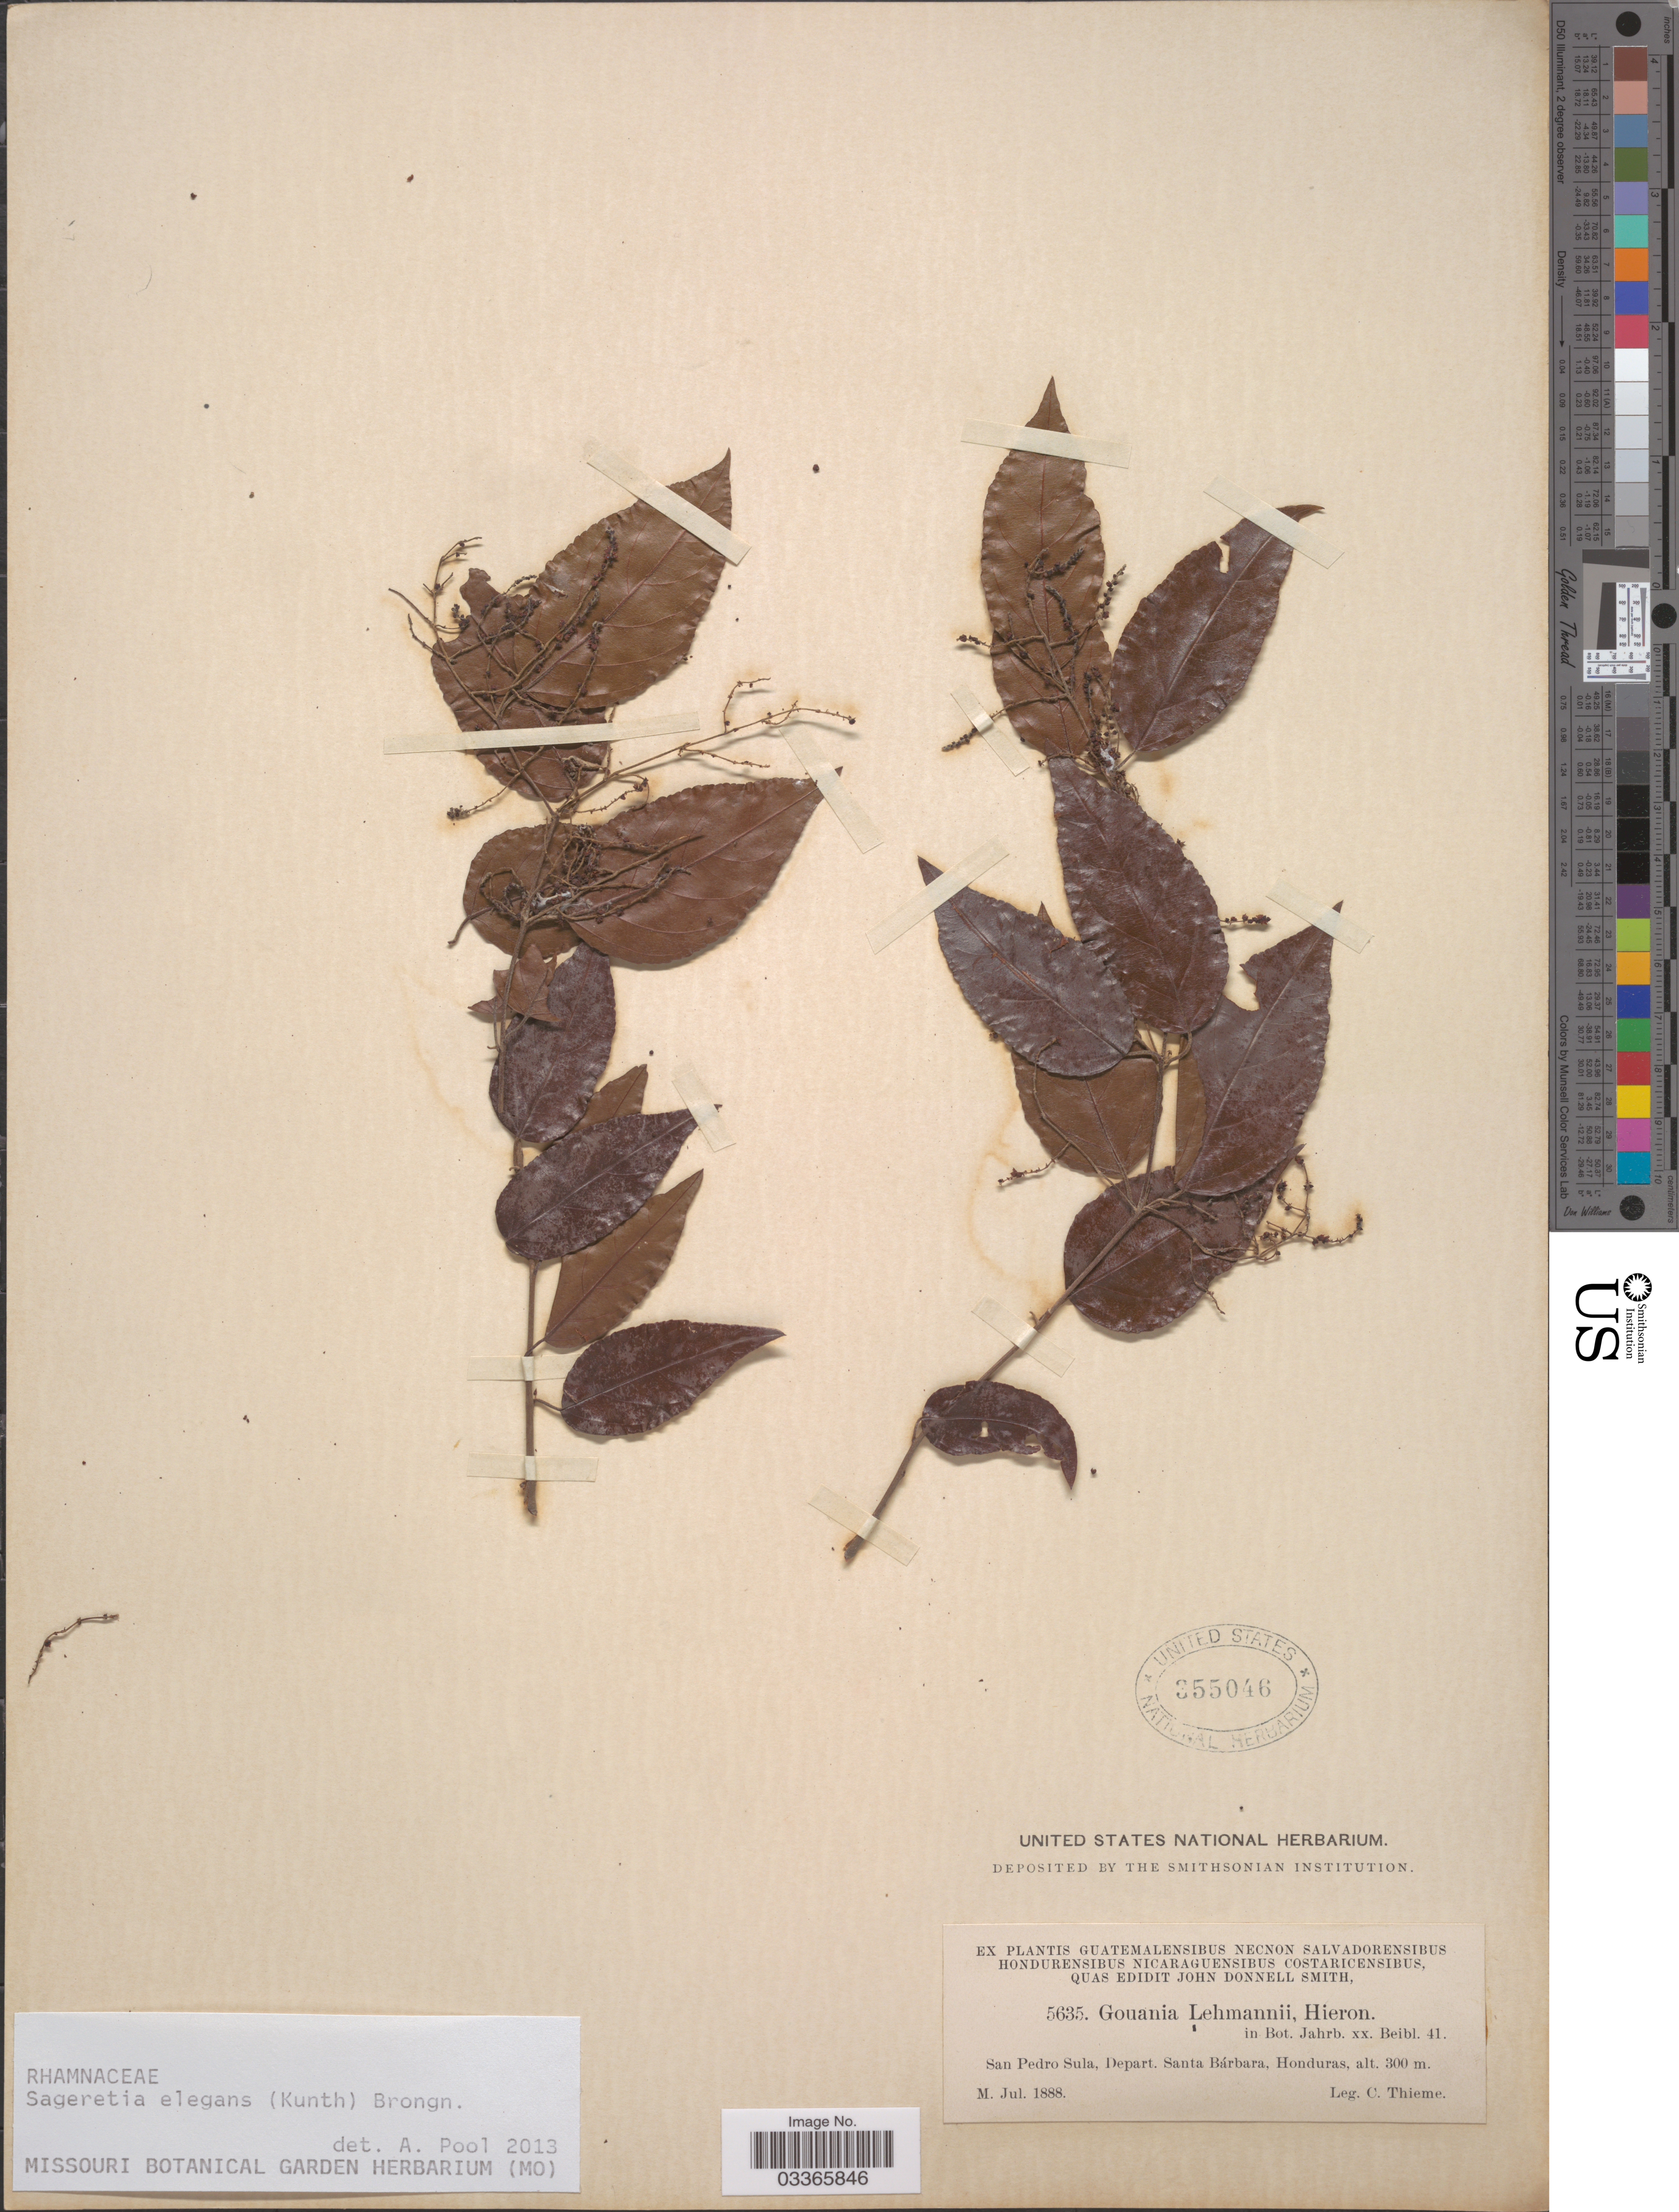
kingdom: Plantae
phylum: Tracheophyta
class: Magnoliopsida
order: Rosales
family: Rhamnaceae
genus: Sageretia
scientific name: Sageretia elegans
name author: (Kunth) Brongn.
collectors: C. Thieme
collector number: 5635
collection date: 1888-07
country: Honduras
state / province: Santa Bárbara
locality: San Pedro Sula, Depart. Santa Bárbara.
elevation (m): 300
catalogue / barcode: US 355046